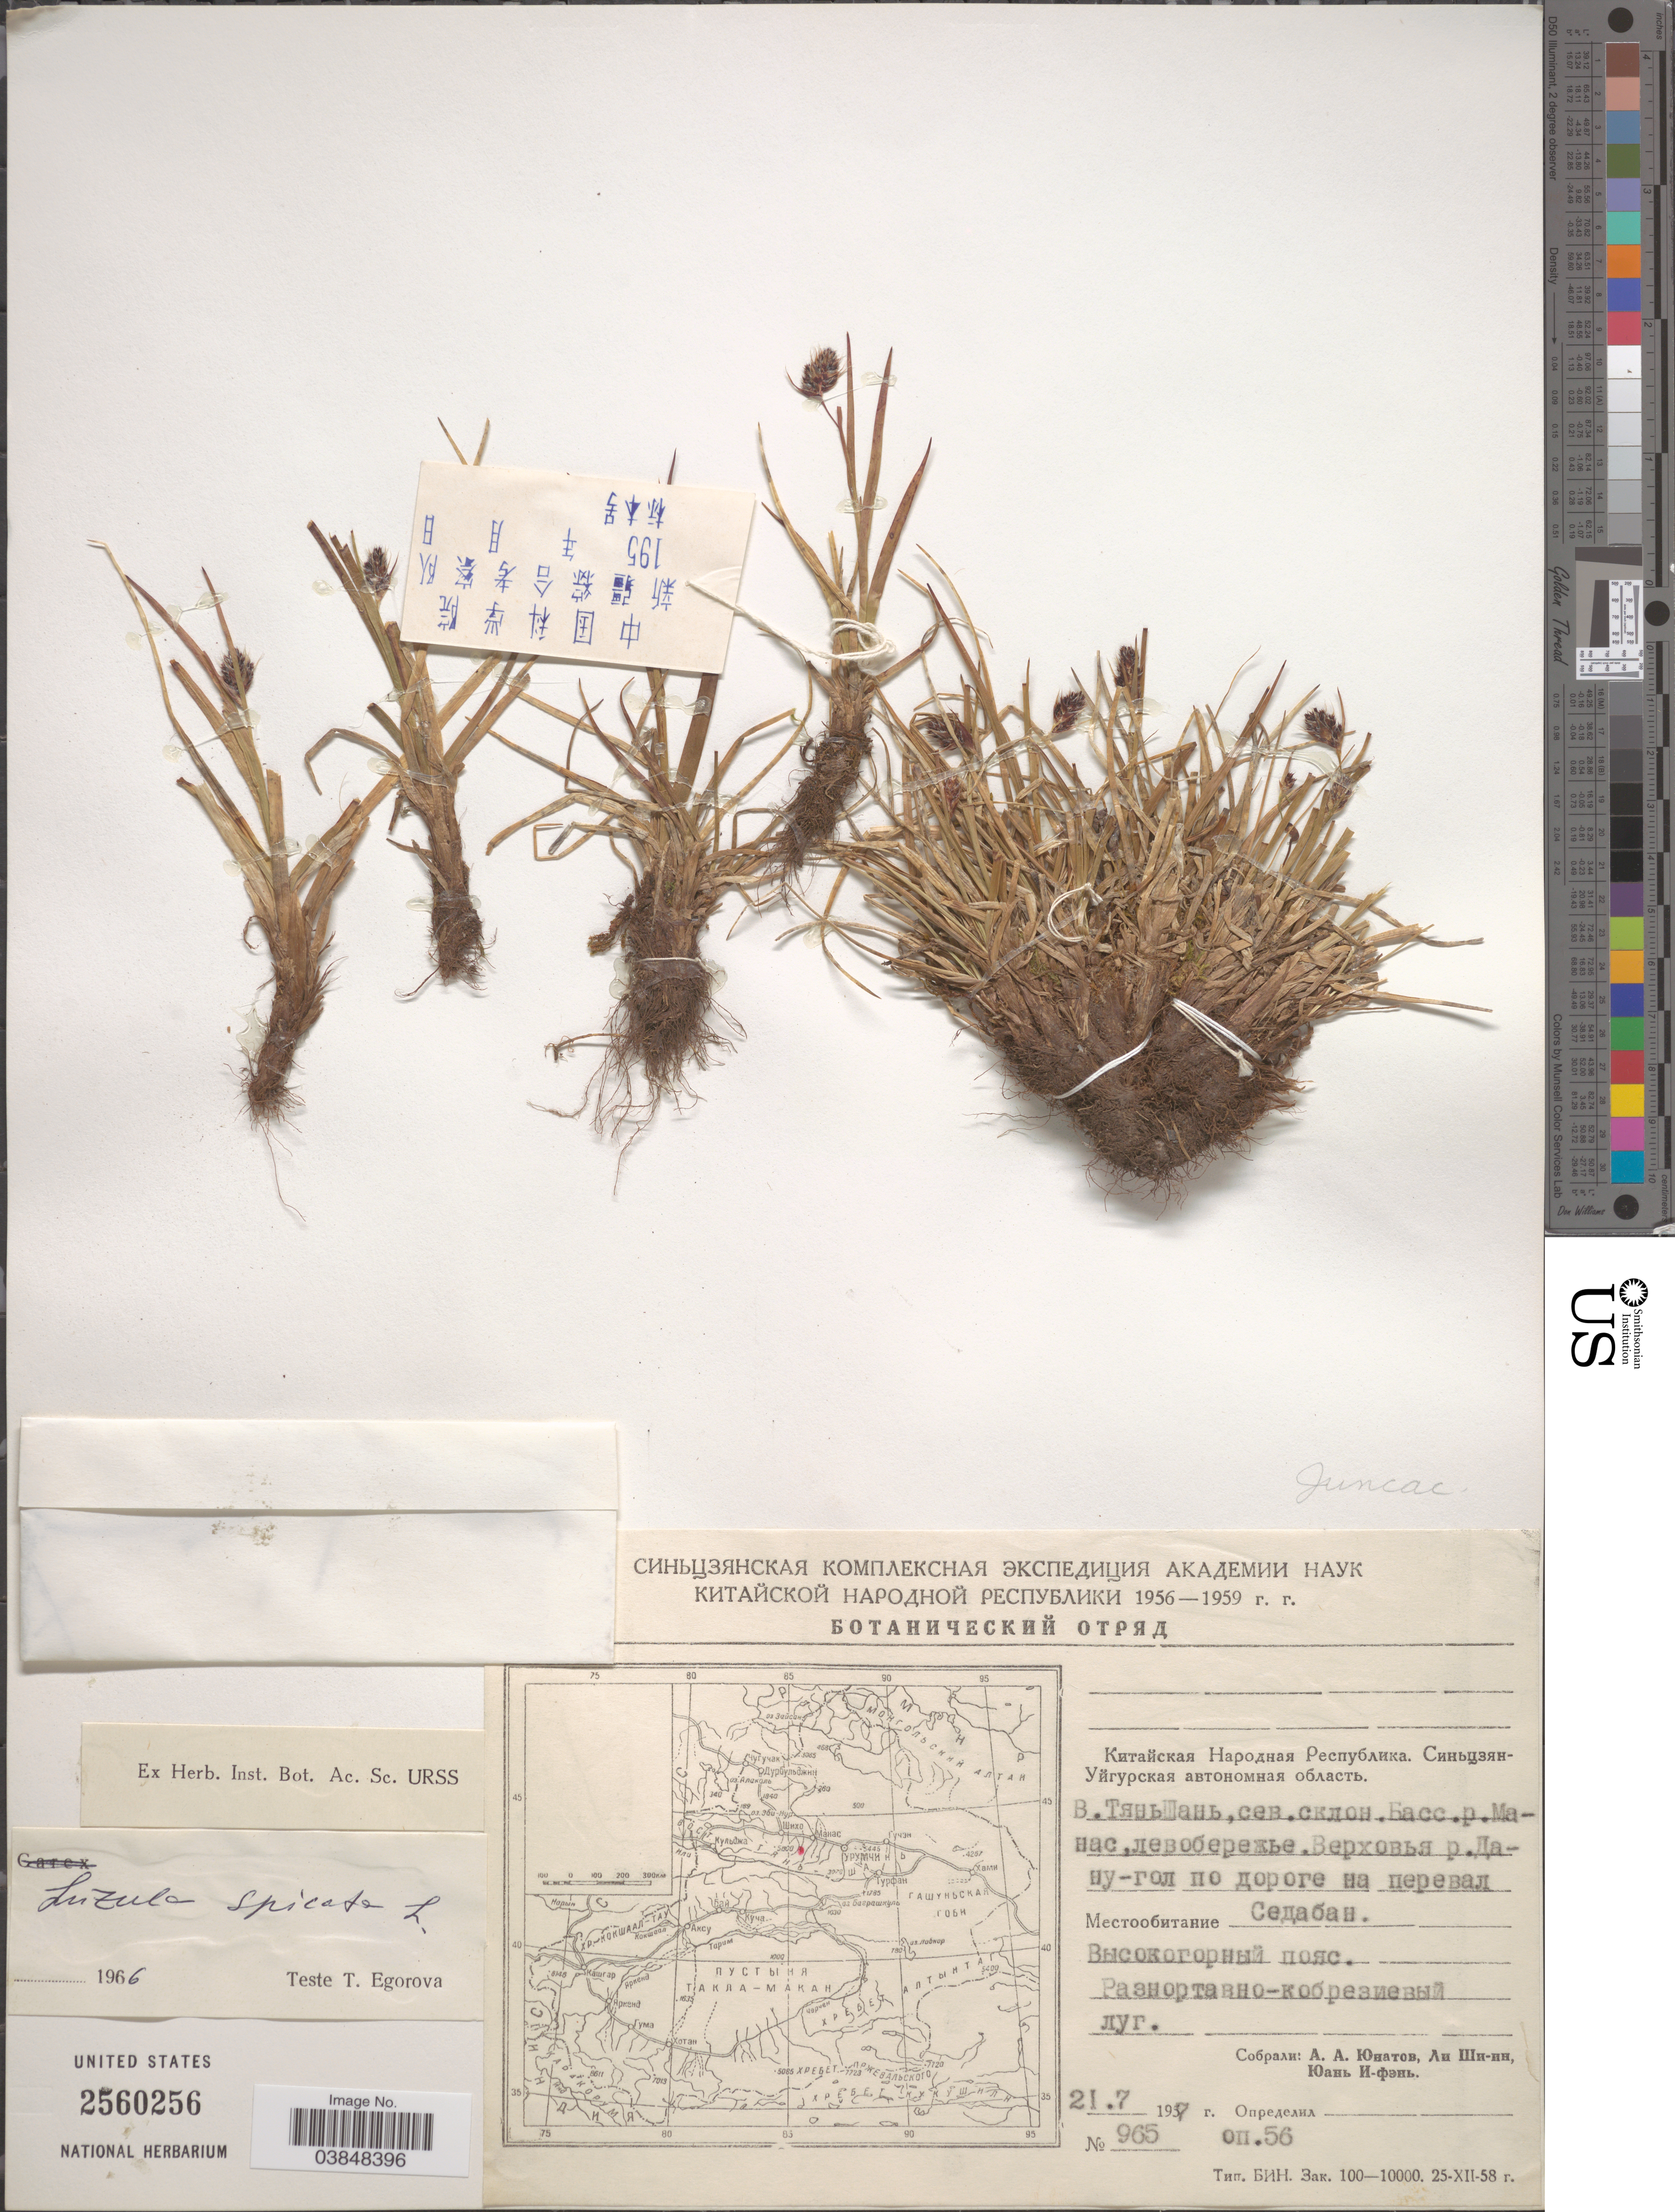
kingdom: Plantae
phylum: Tracheophyta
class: Liliopsida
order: Poales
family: Juncaceae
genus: Luzula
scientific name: Luzula spicata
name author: (L.) DC.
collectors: X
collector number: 965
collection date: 1957-07-21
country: China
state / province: Xinjiang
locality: Basin of river Manas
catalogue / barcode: US 2560256